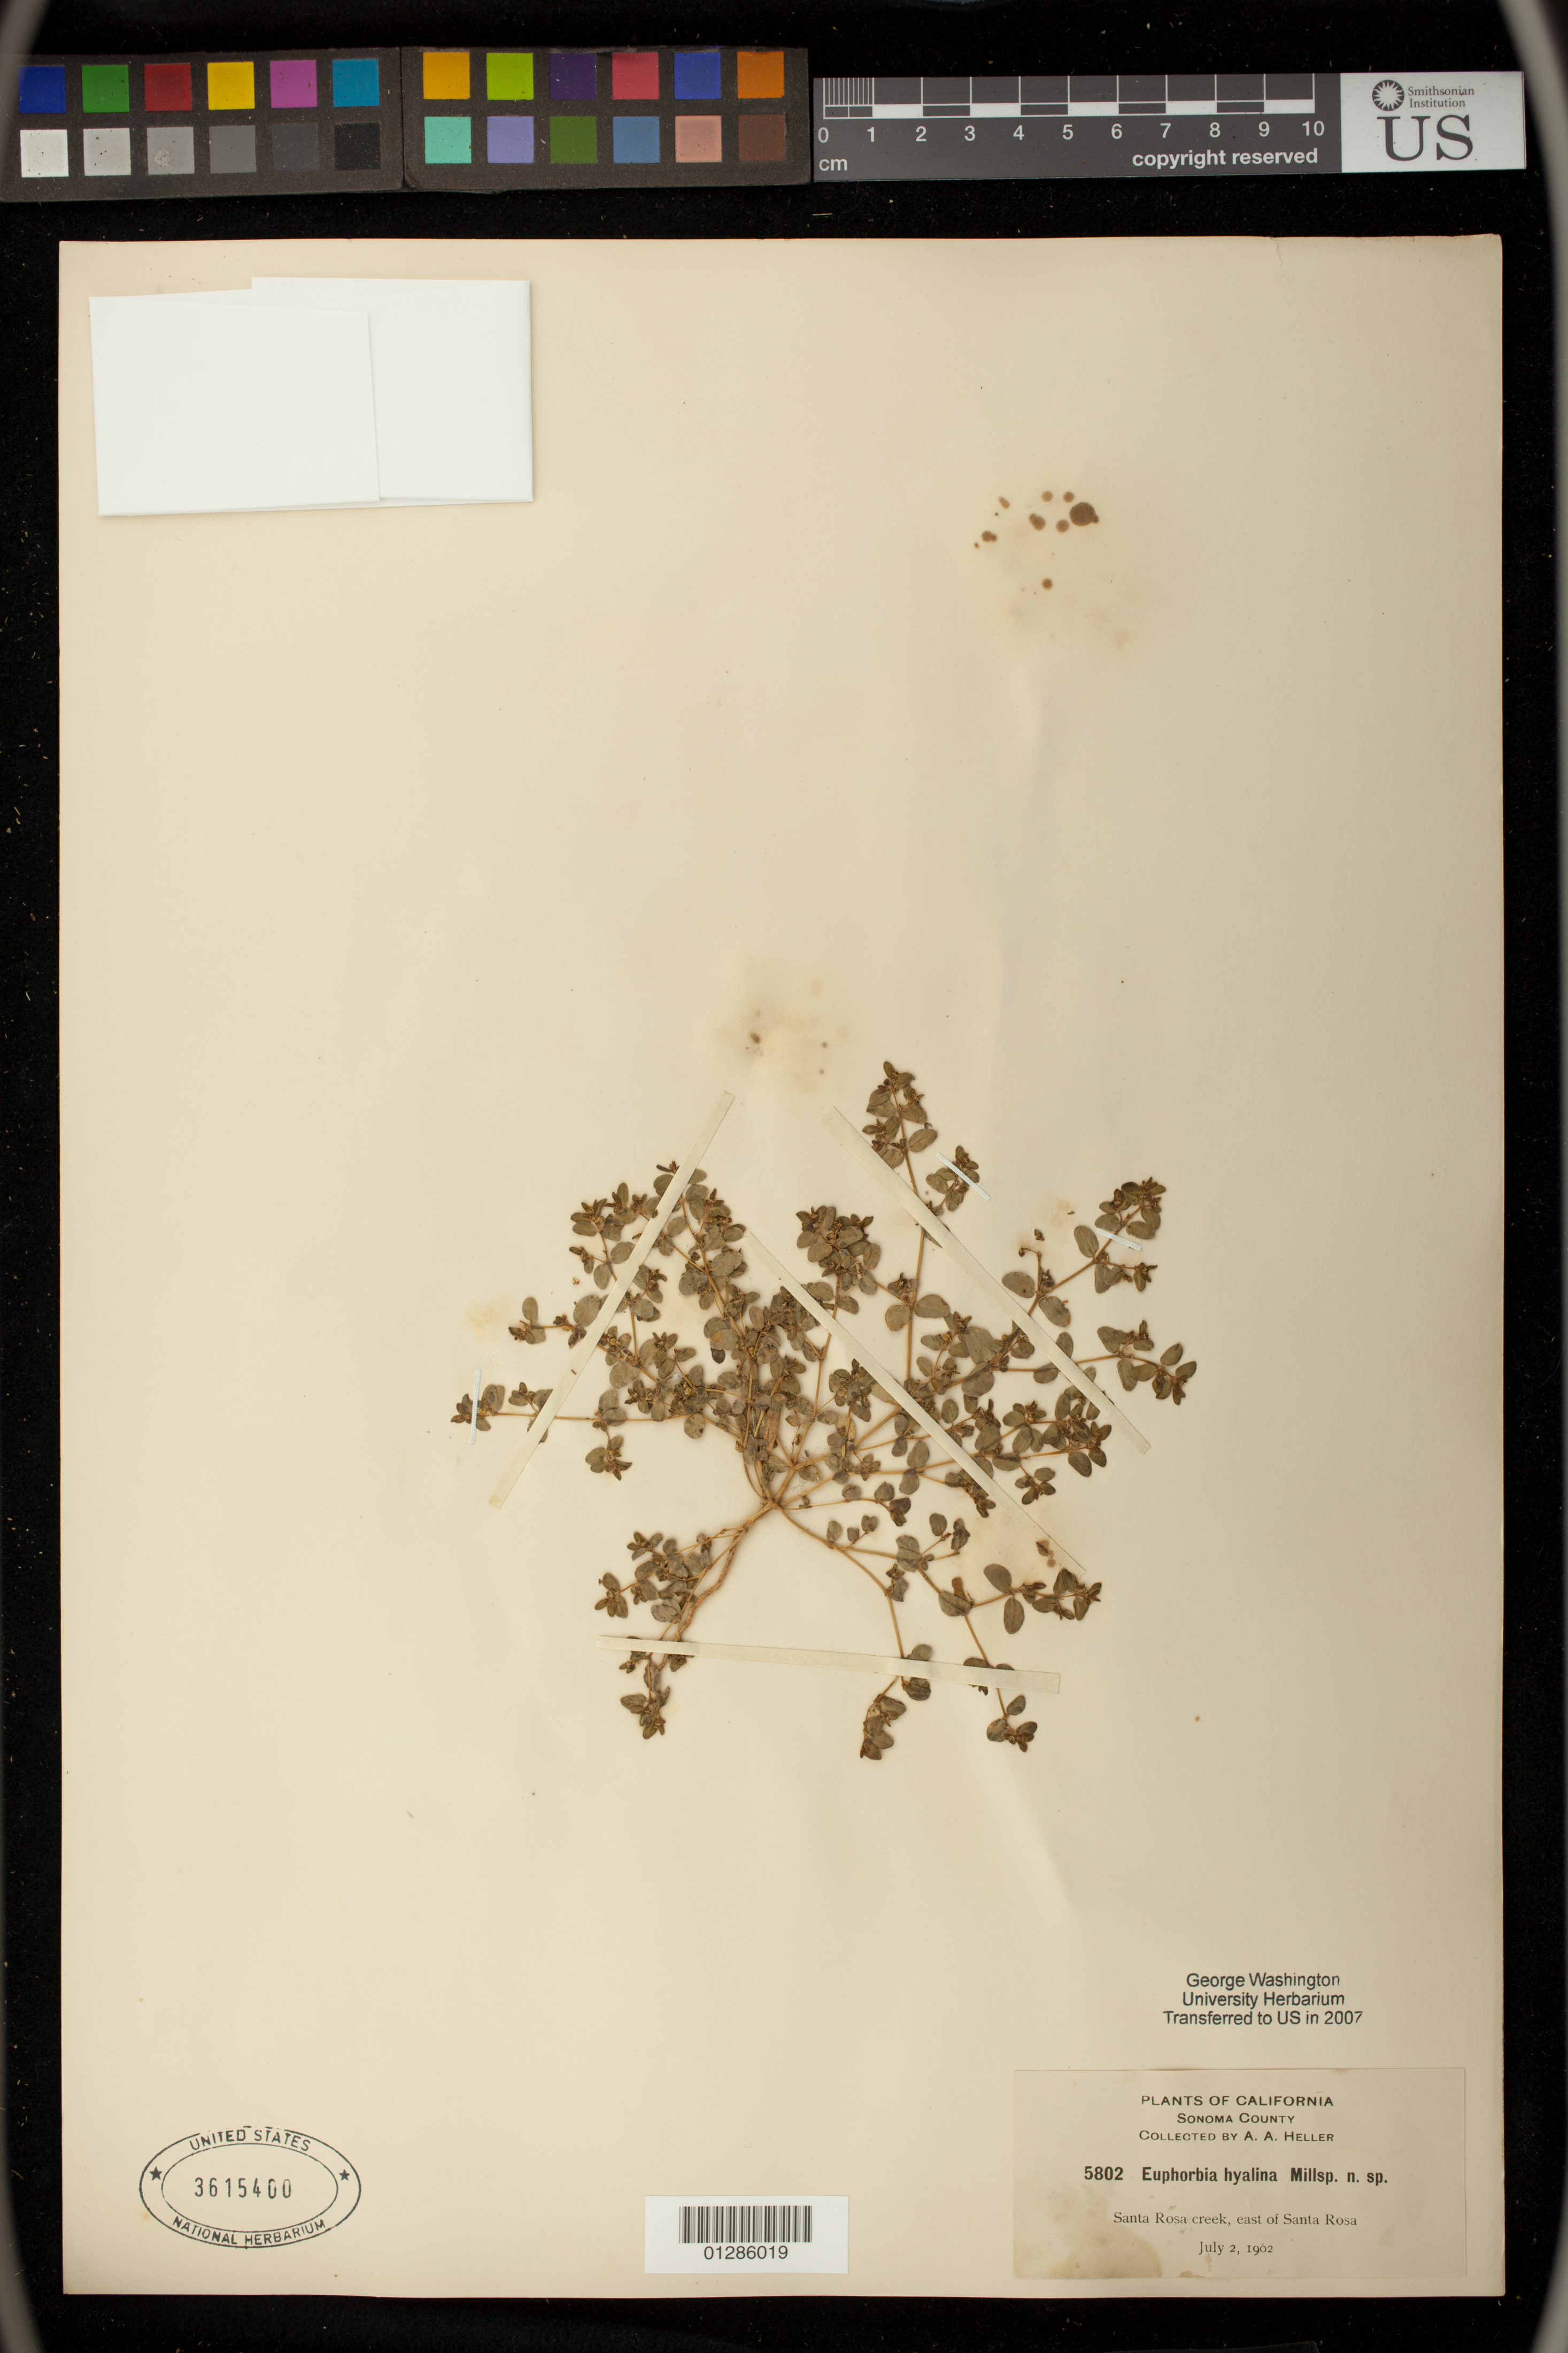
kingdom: Plantae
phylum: Tracheophyta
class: Magnoliopsida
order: Malpighiales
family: Euphorbiaceae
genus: Euphorbia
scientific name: Euphorbia serpillifolia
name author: Pers.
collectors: A. A. Heller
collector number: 5802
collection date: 1902-07-02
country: United States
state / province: California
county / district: Sonoma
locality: Santa Rosa creek, east of Santa Rosa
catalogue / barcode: US 3615400